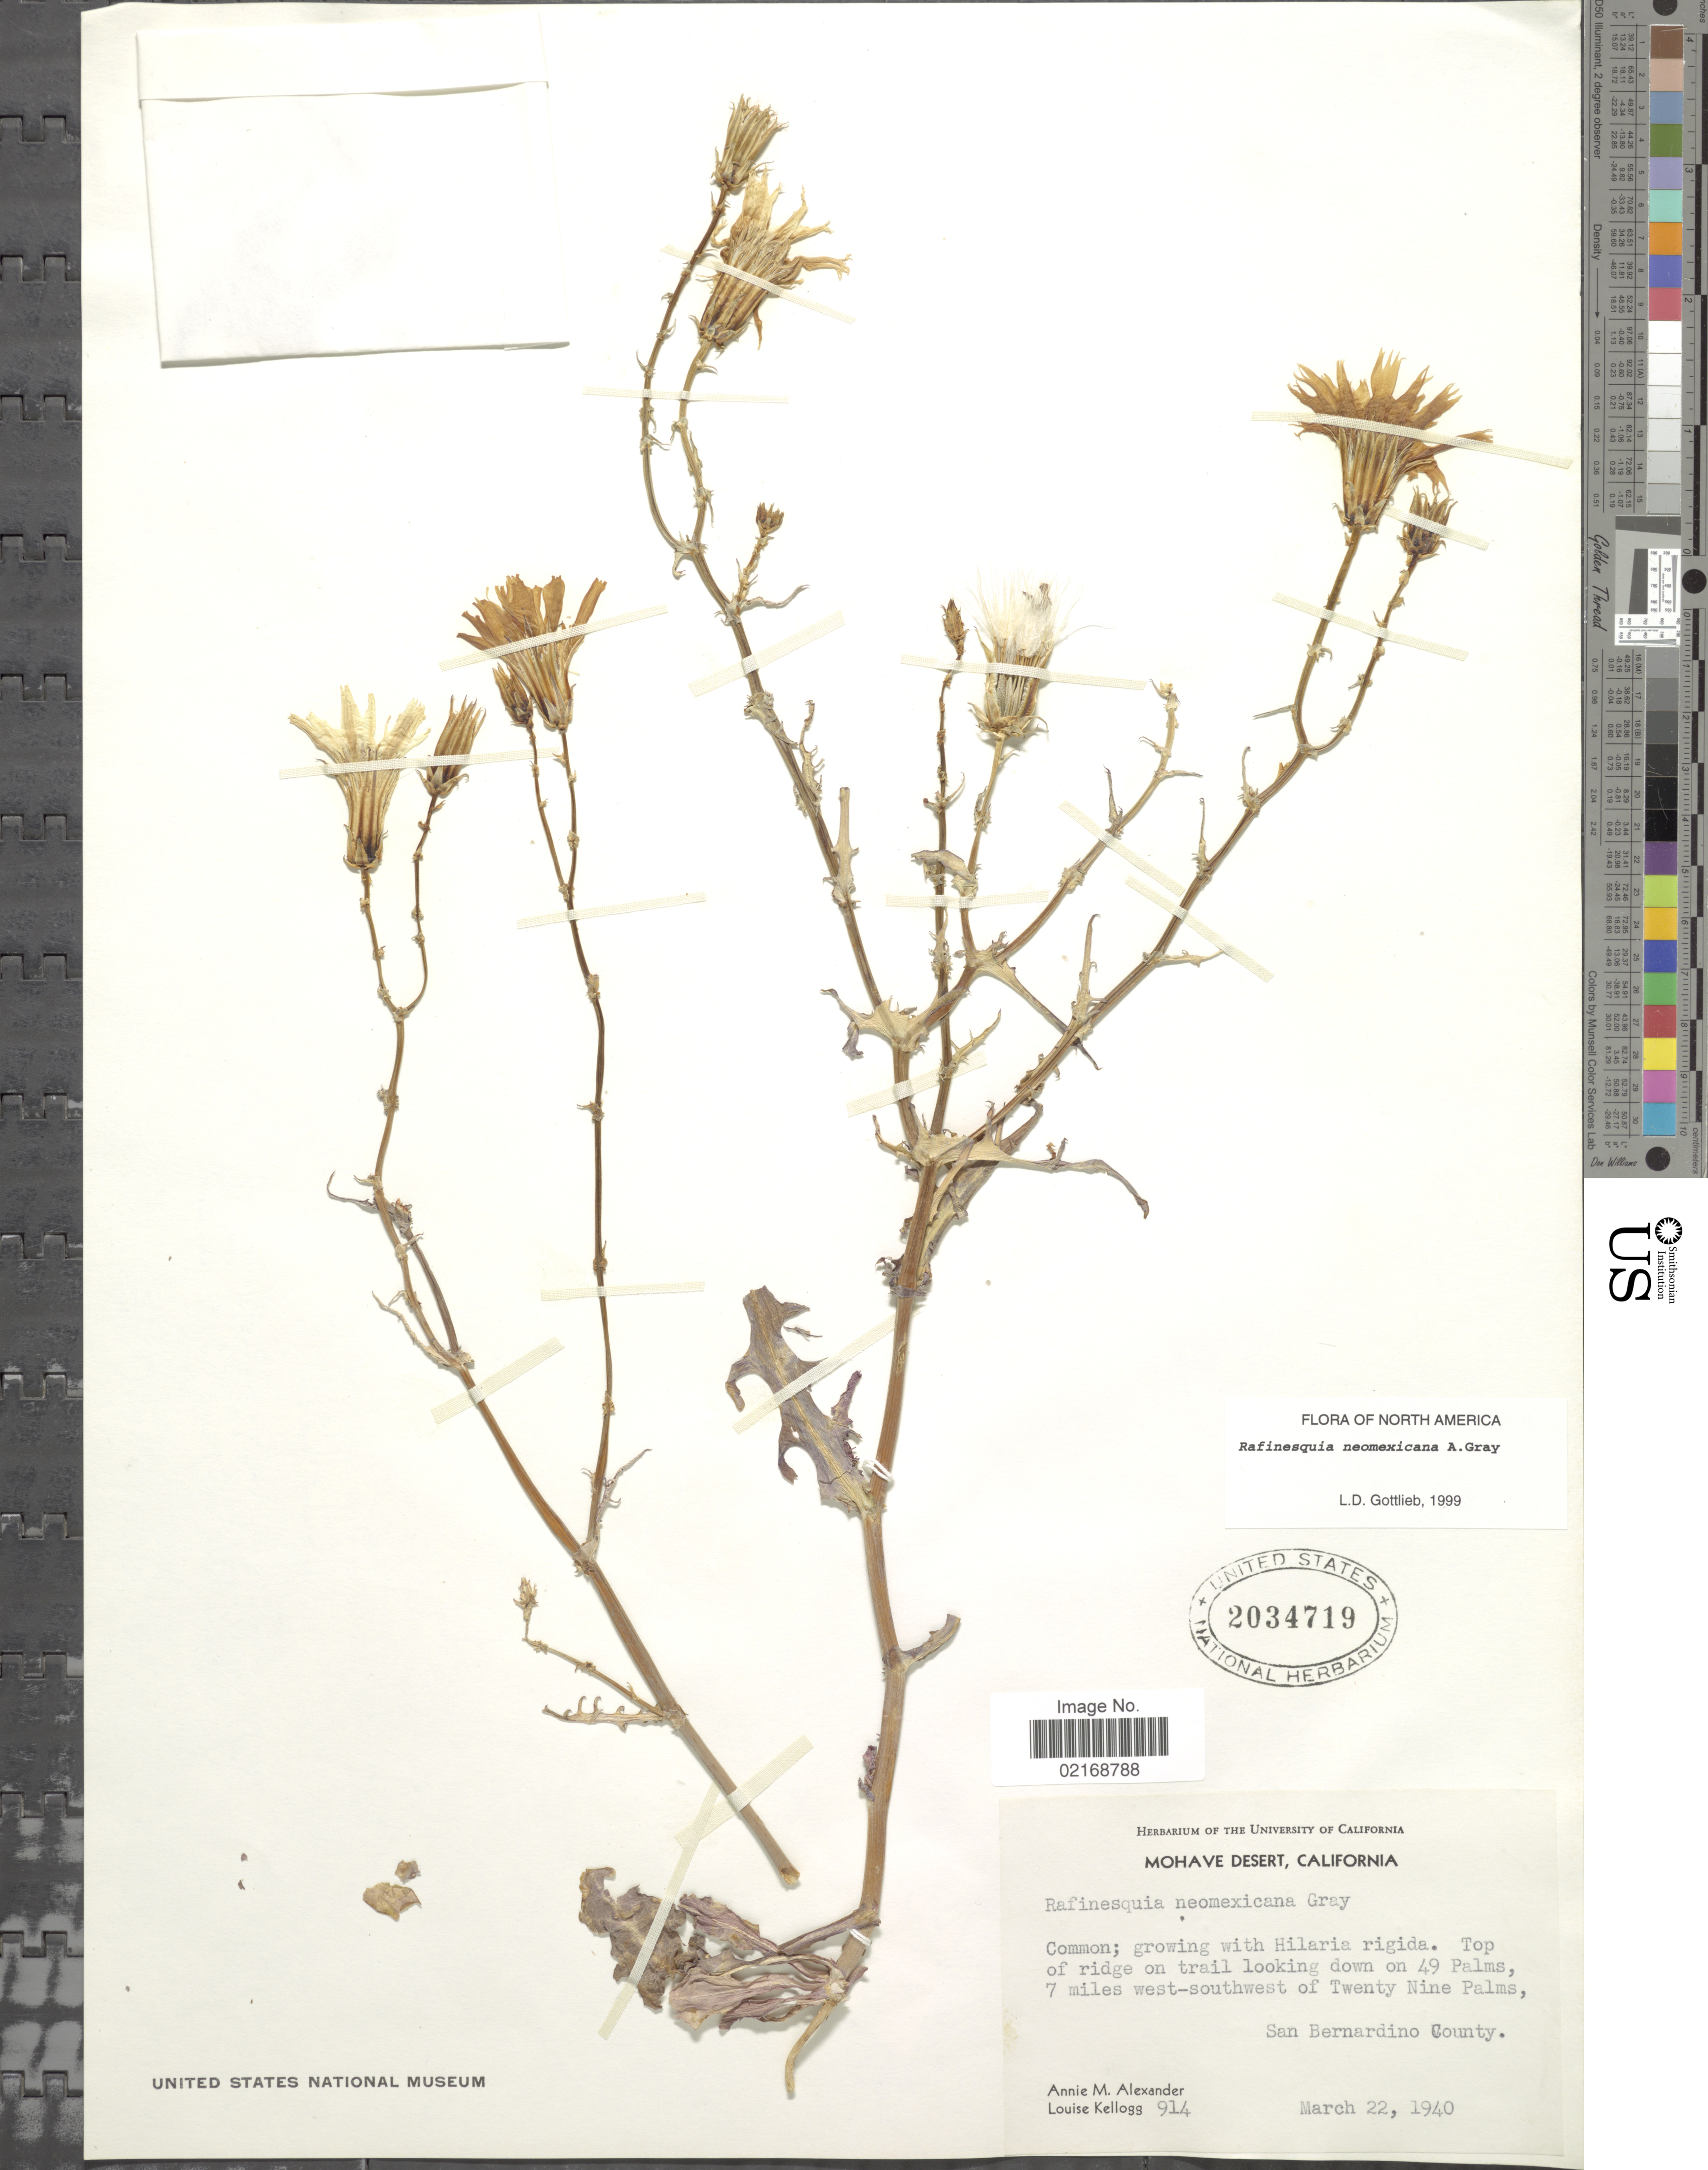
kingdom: Plantae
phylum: Tracheophyta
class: Magnoliopsida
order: Asterales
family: Asteraceae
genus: Rafinesquia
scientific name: Rafinesquia neomexicana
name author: A. Gray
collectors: A. M. Alexander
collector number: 914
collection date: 1940-03-22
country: United States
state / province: California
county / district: San Bernardino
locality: Mohave Desert, Top of Ridge on trail looking down on 49 Palm, 7 miles west-southwest of Twenty Nine Palme, San Bernardino County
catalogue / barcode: US 2034719